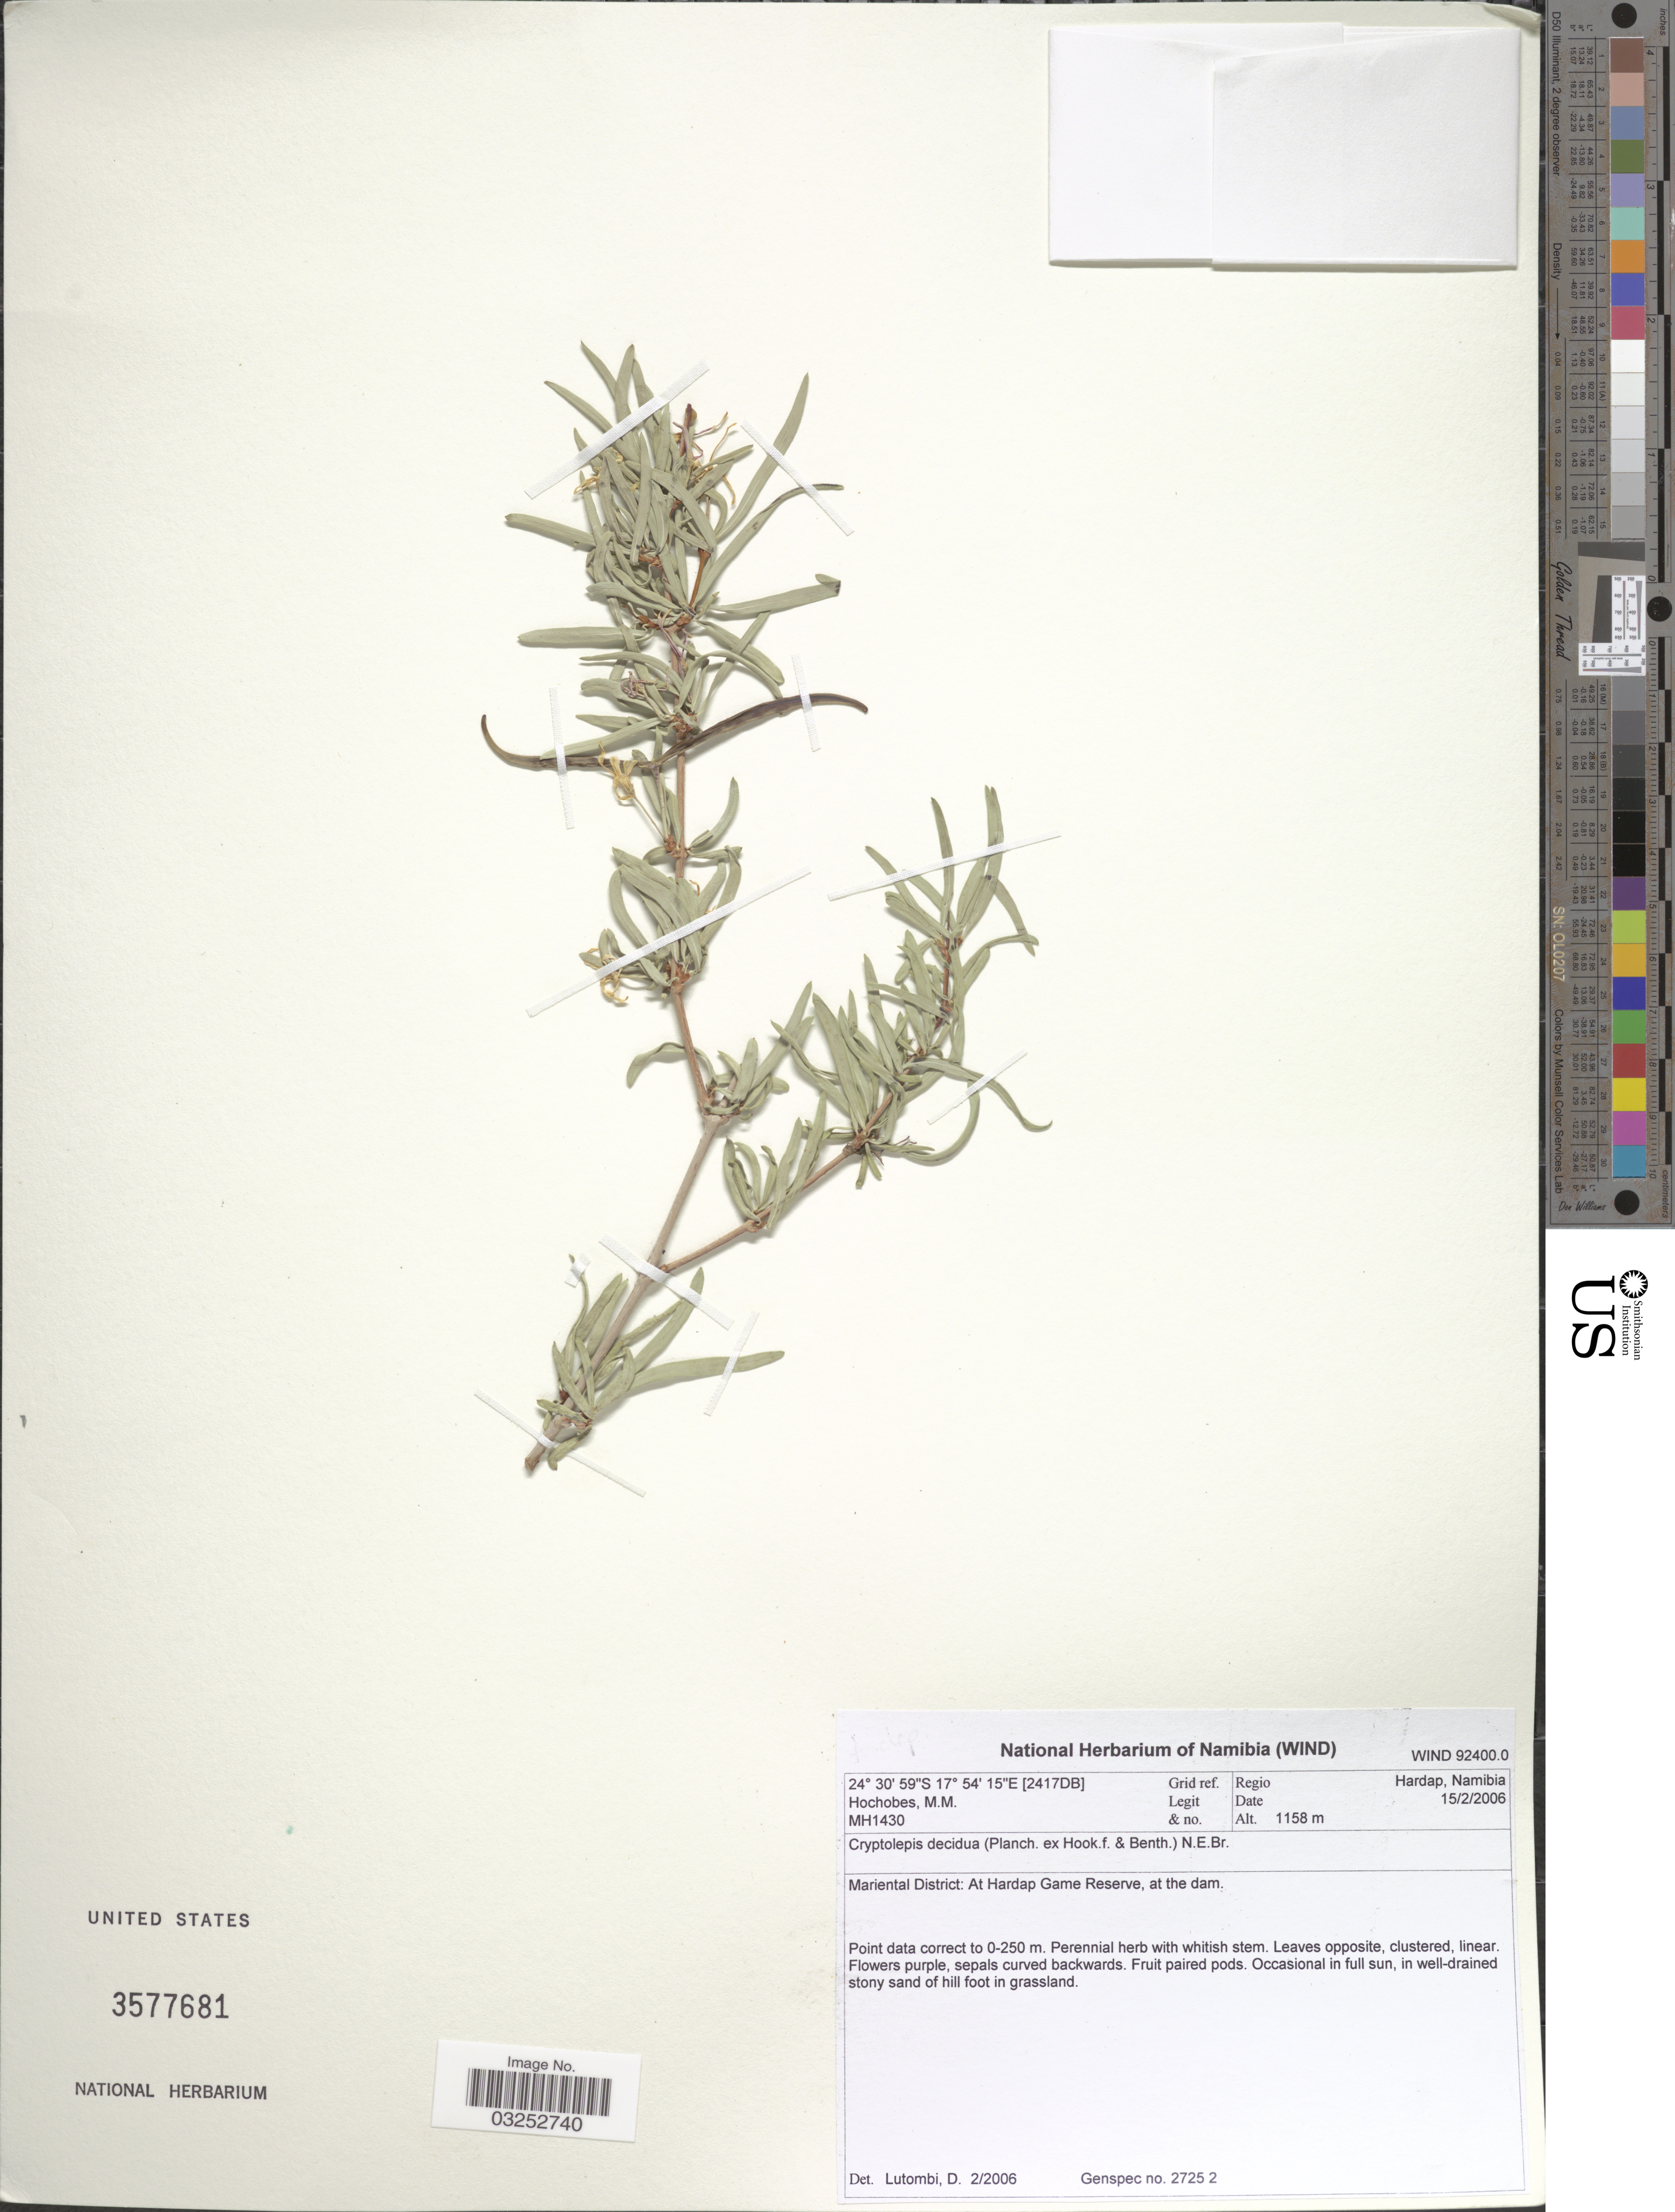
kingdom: Plantae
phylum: Tracheophyta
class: Magnoliopsida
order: Gentianales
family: Apocynaceae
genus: Cryptolepis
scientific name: Cryptolepis decidua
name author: (Planch. ex Benth.) N.E. Br.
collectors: M. Hochobes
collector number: MH1430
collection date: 2006-02-15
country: Namibia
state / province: Hardap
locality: Regio Hardap, Namibia, Mariental District: At Hardap Game Reserve, at the dam.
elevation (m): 1158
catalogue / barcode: US 3577681